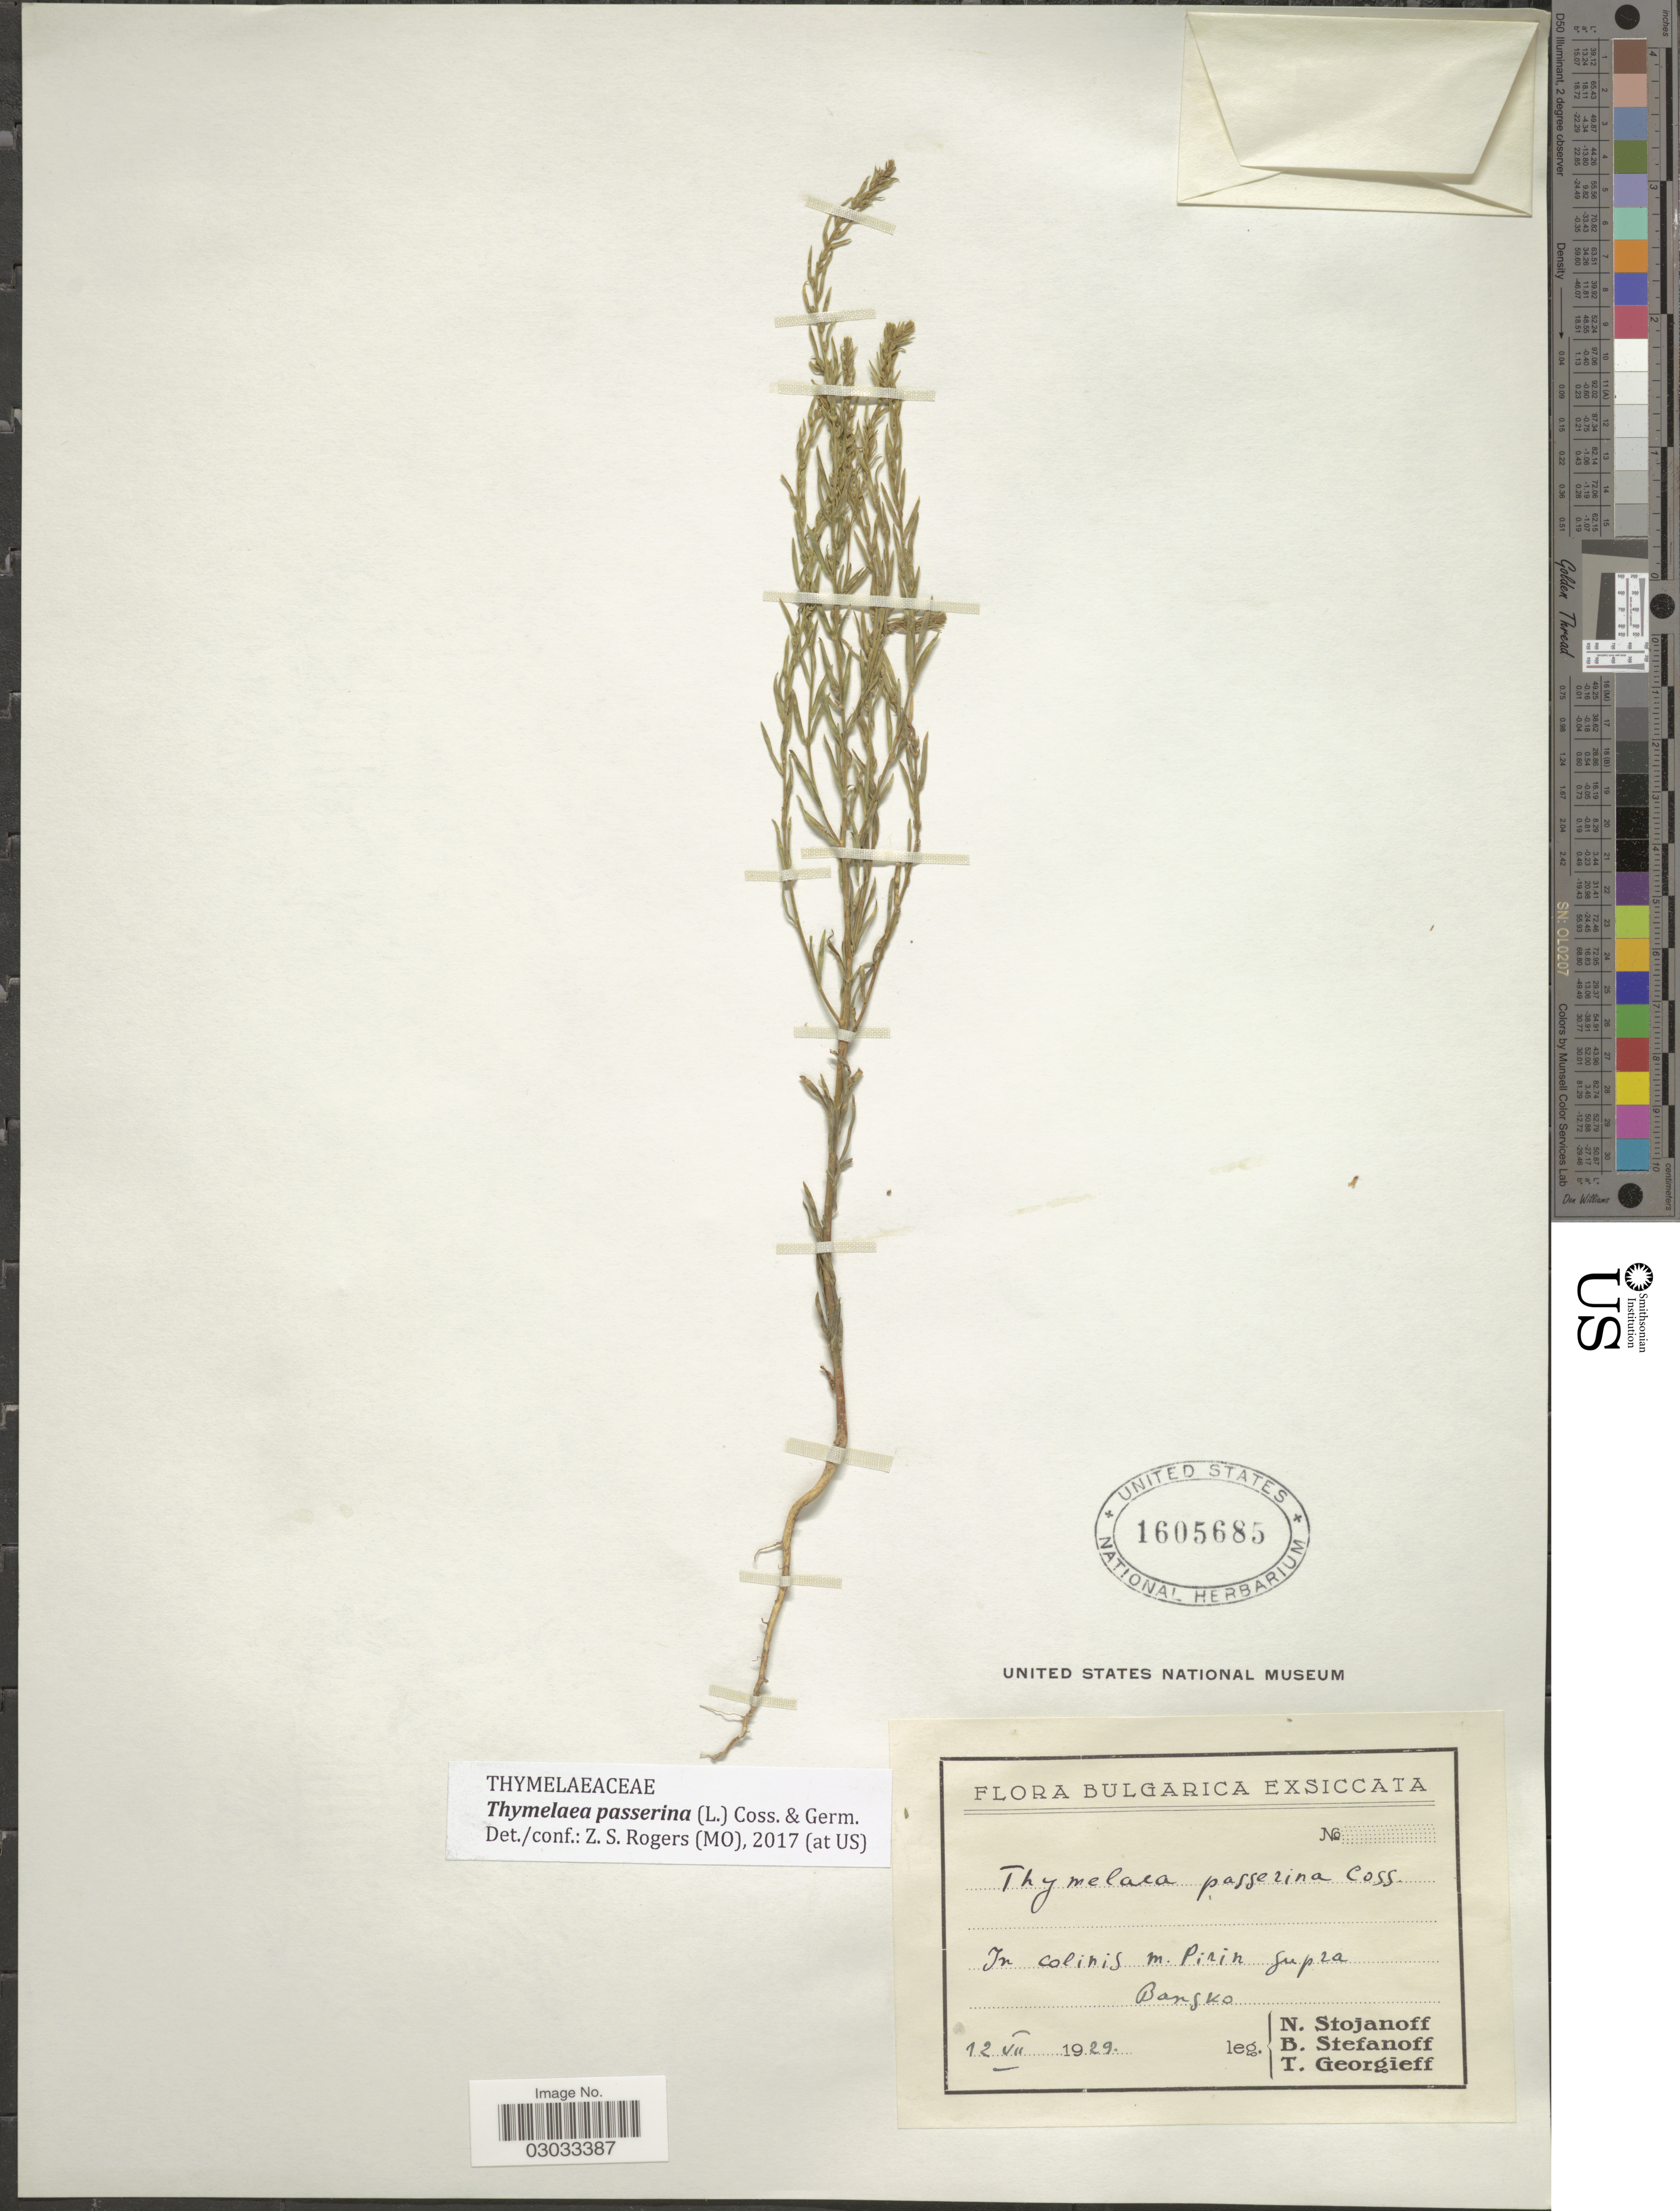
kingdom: Plantae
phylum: Tracheophyta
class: Magnoliopsida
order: Malvales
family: Thymelaeaceae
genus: Thymelaea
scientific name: Thymelaea passerina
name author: (L.) Coss. & Germ.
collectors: N. Stojanoff, B. Stefanoff & T. Georgieff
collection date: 1929-07-12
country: Bulgaria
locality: In colinis m. Pirin supra. Bangko.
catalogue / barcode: US 1605685